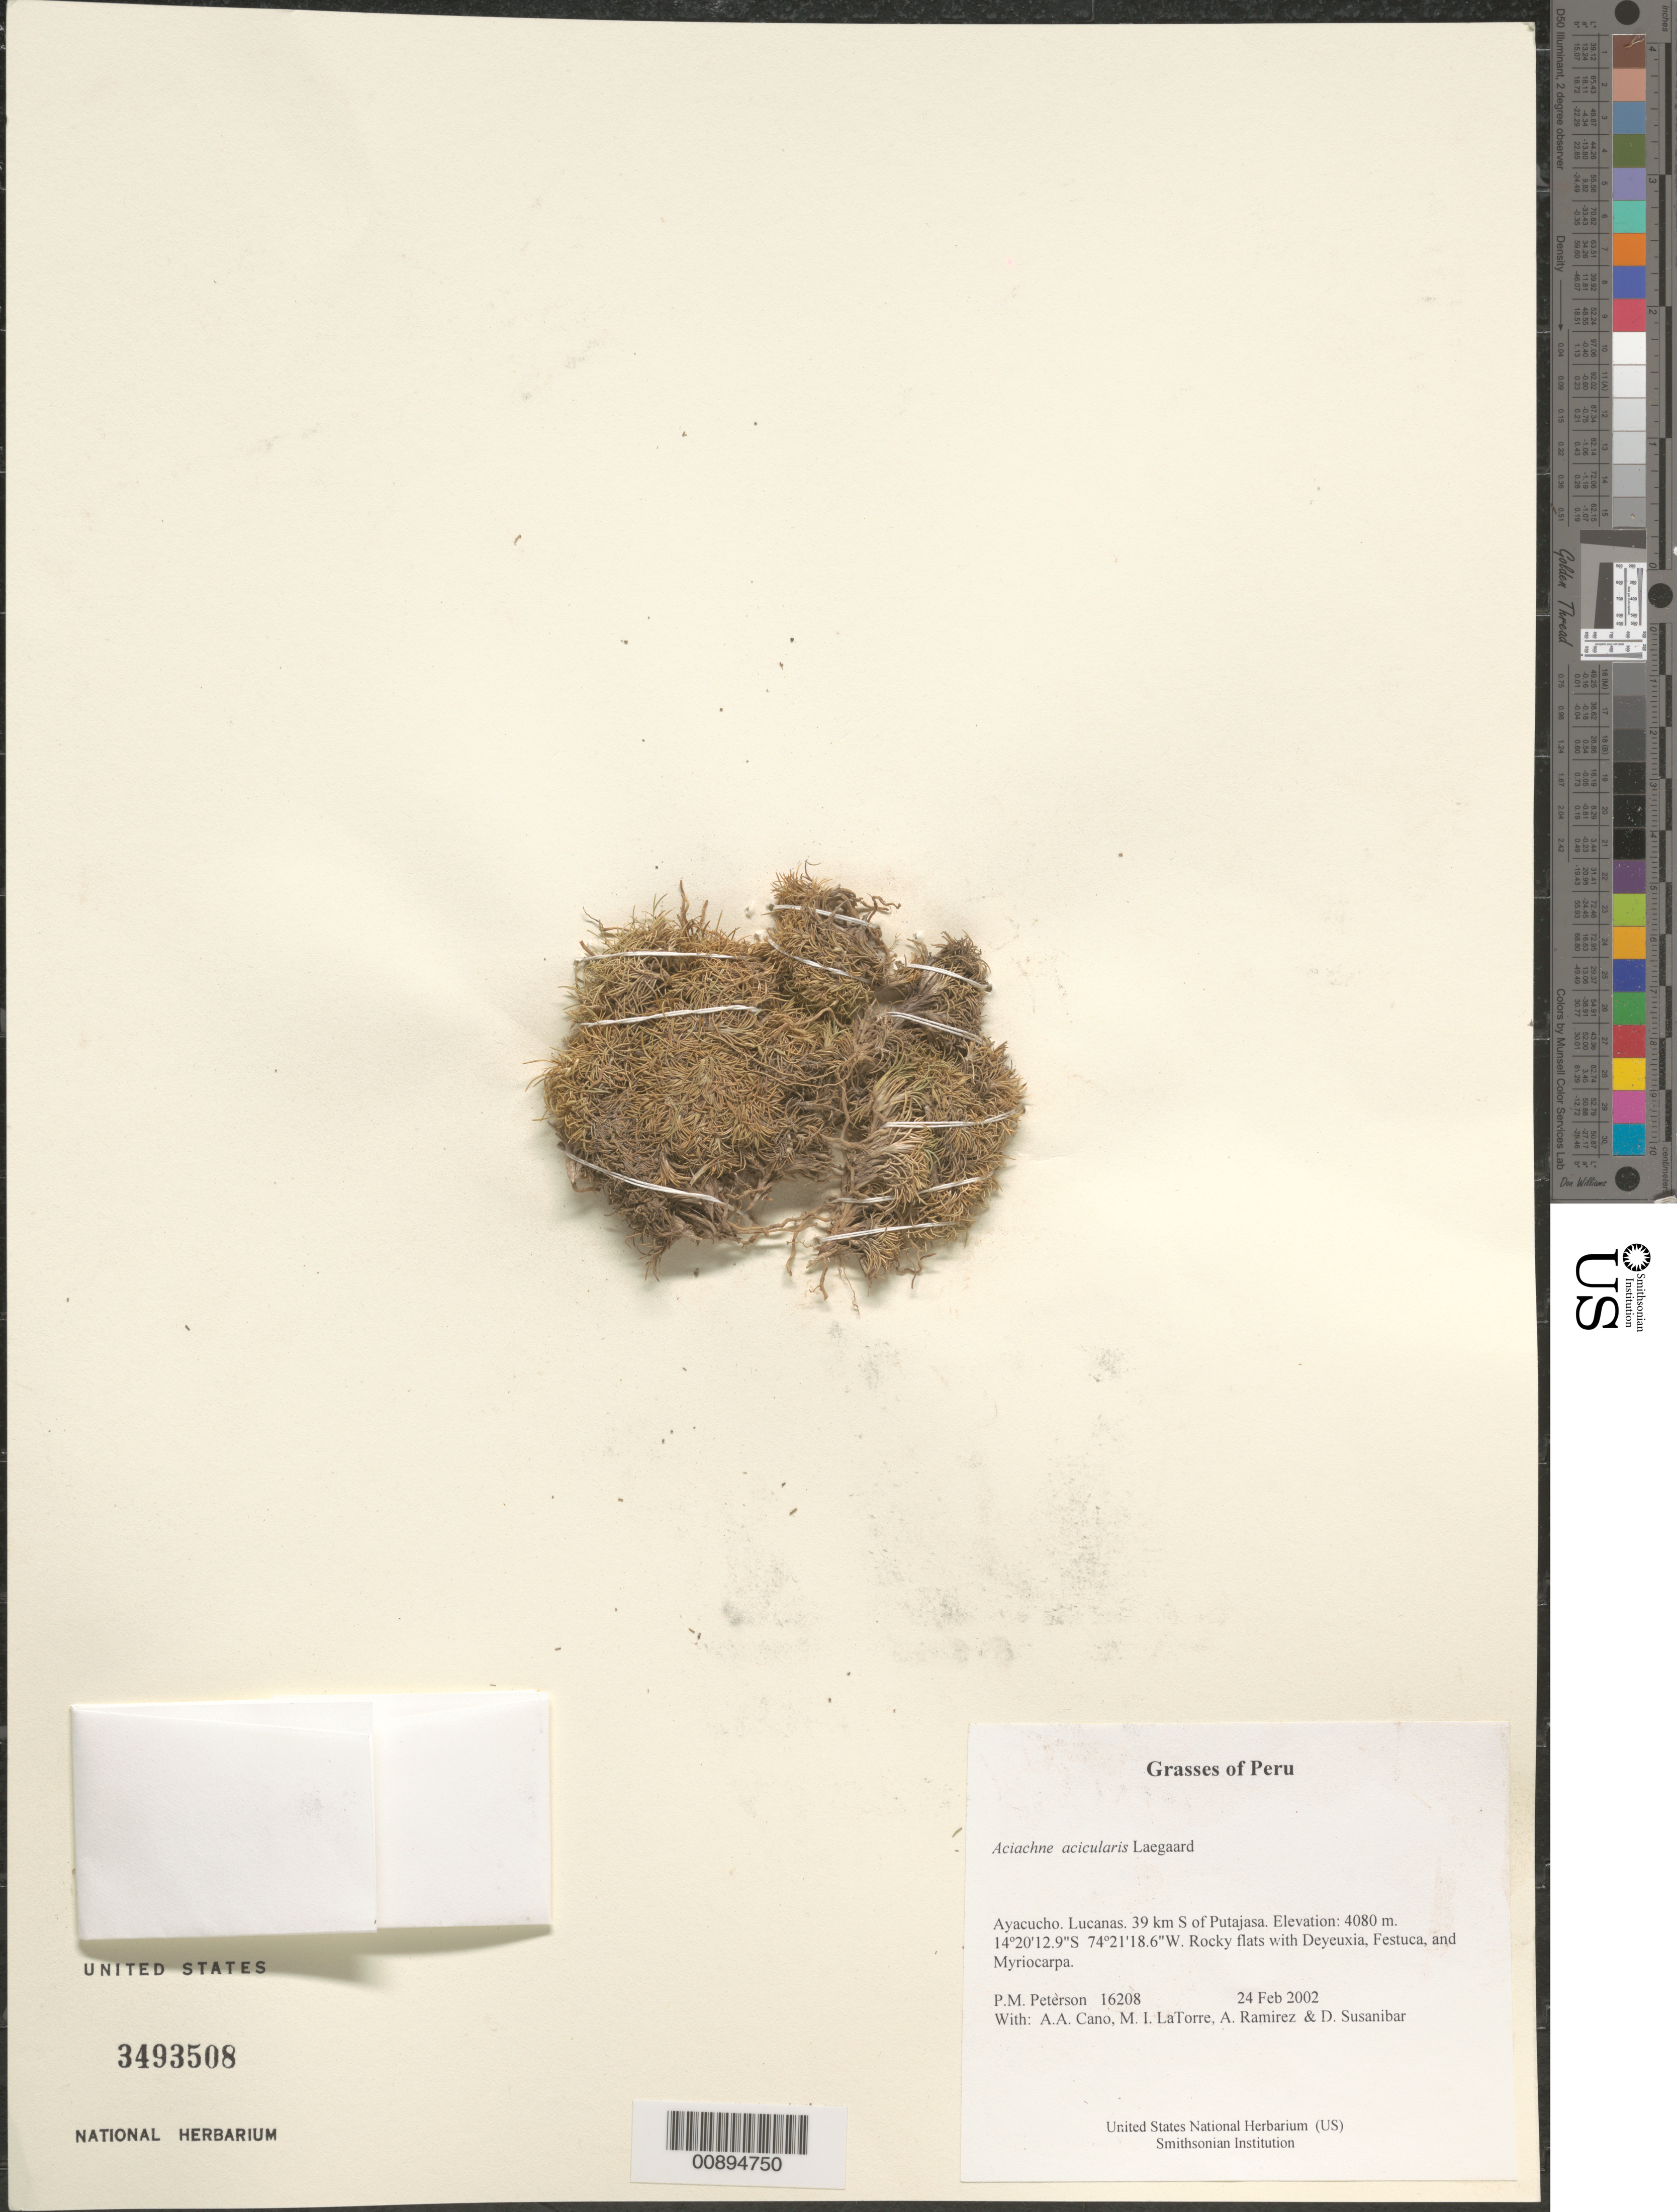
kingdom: Plantae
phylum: Tracheophyta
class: Liliopsida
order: Poales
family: Poaceae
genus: Aciachne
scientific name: Aciachne acicularis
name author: Lægaard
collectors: P. M. Peterson, A. Cano, M. I. La Torre, A. Ramírez & D. Susanibar Cruz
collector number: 16208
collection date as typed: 24 Feb 2002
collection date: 2002-02-24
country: Peru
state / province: Ayacucho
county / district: Lucanas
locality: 39 km S of Putajasa.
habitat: Rocky flats with Deyeuxia, Festuca, and Myriocarpa.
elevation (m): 4080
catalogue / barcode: US 3493508